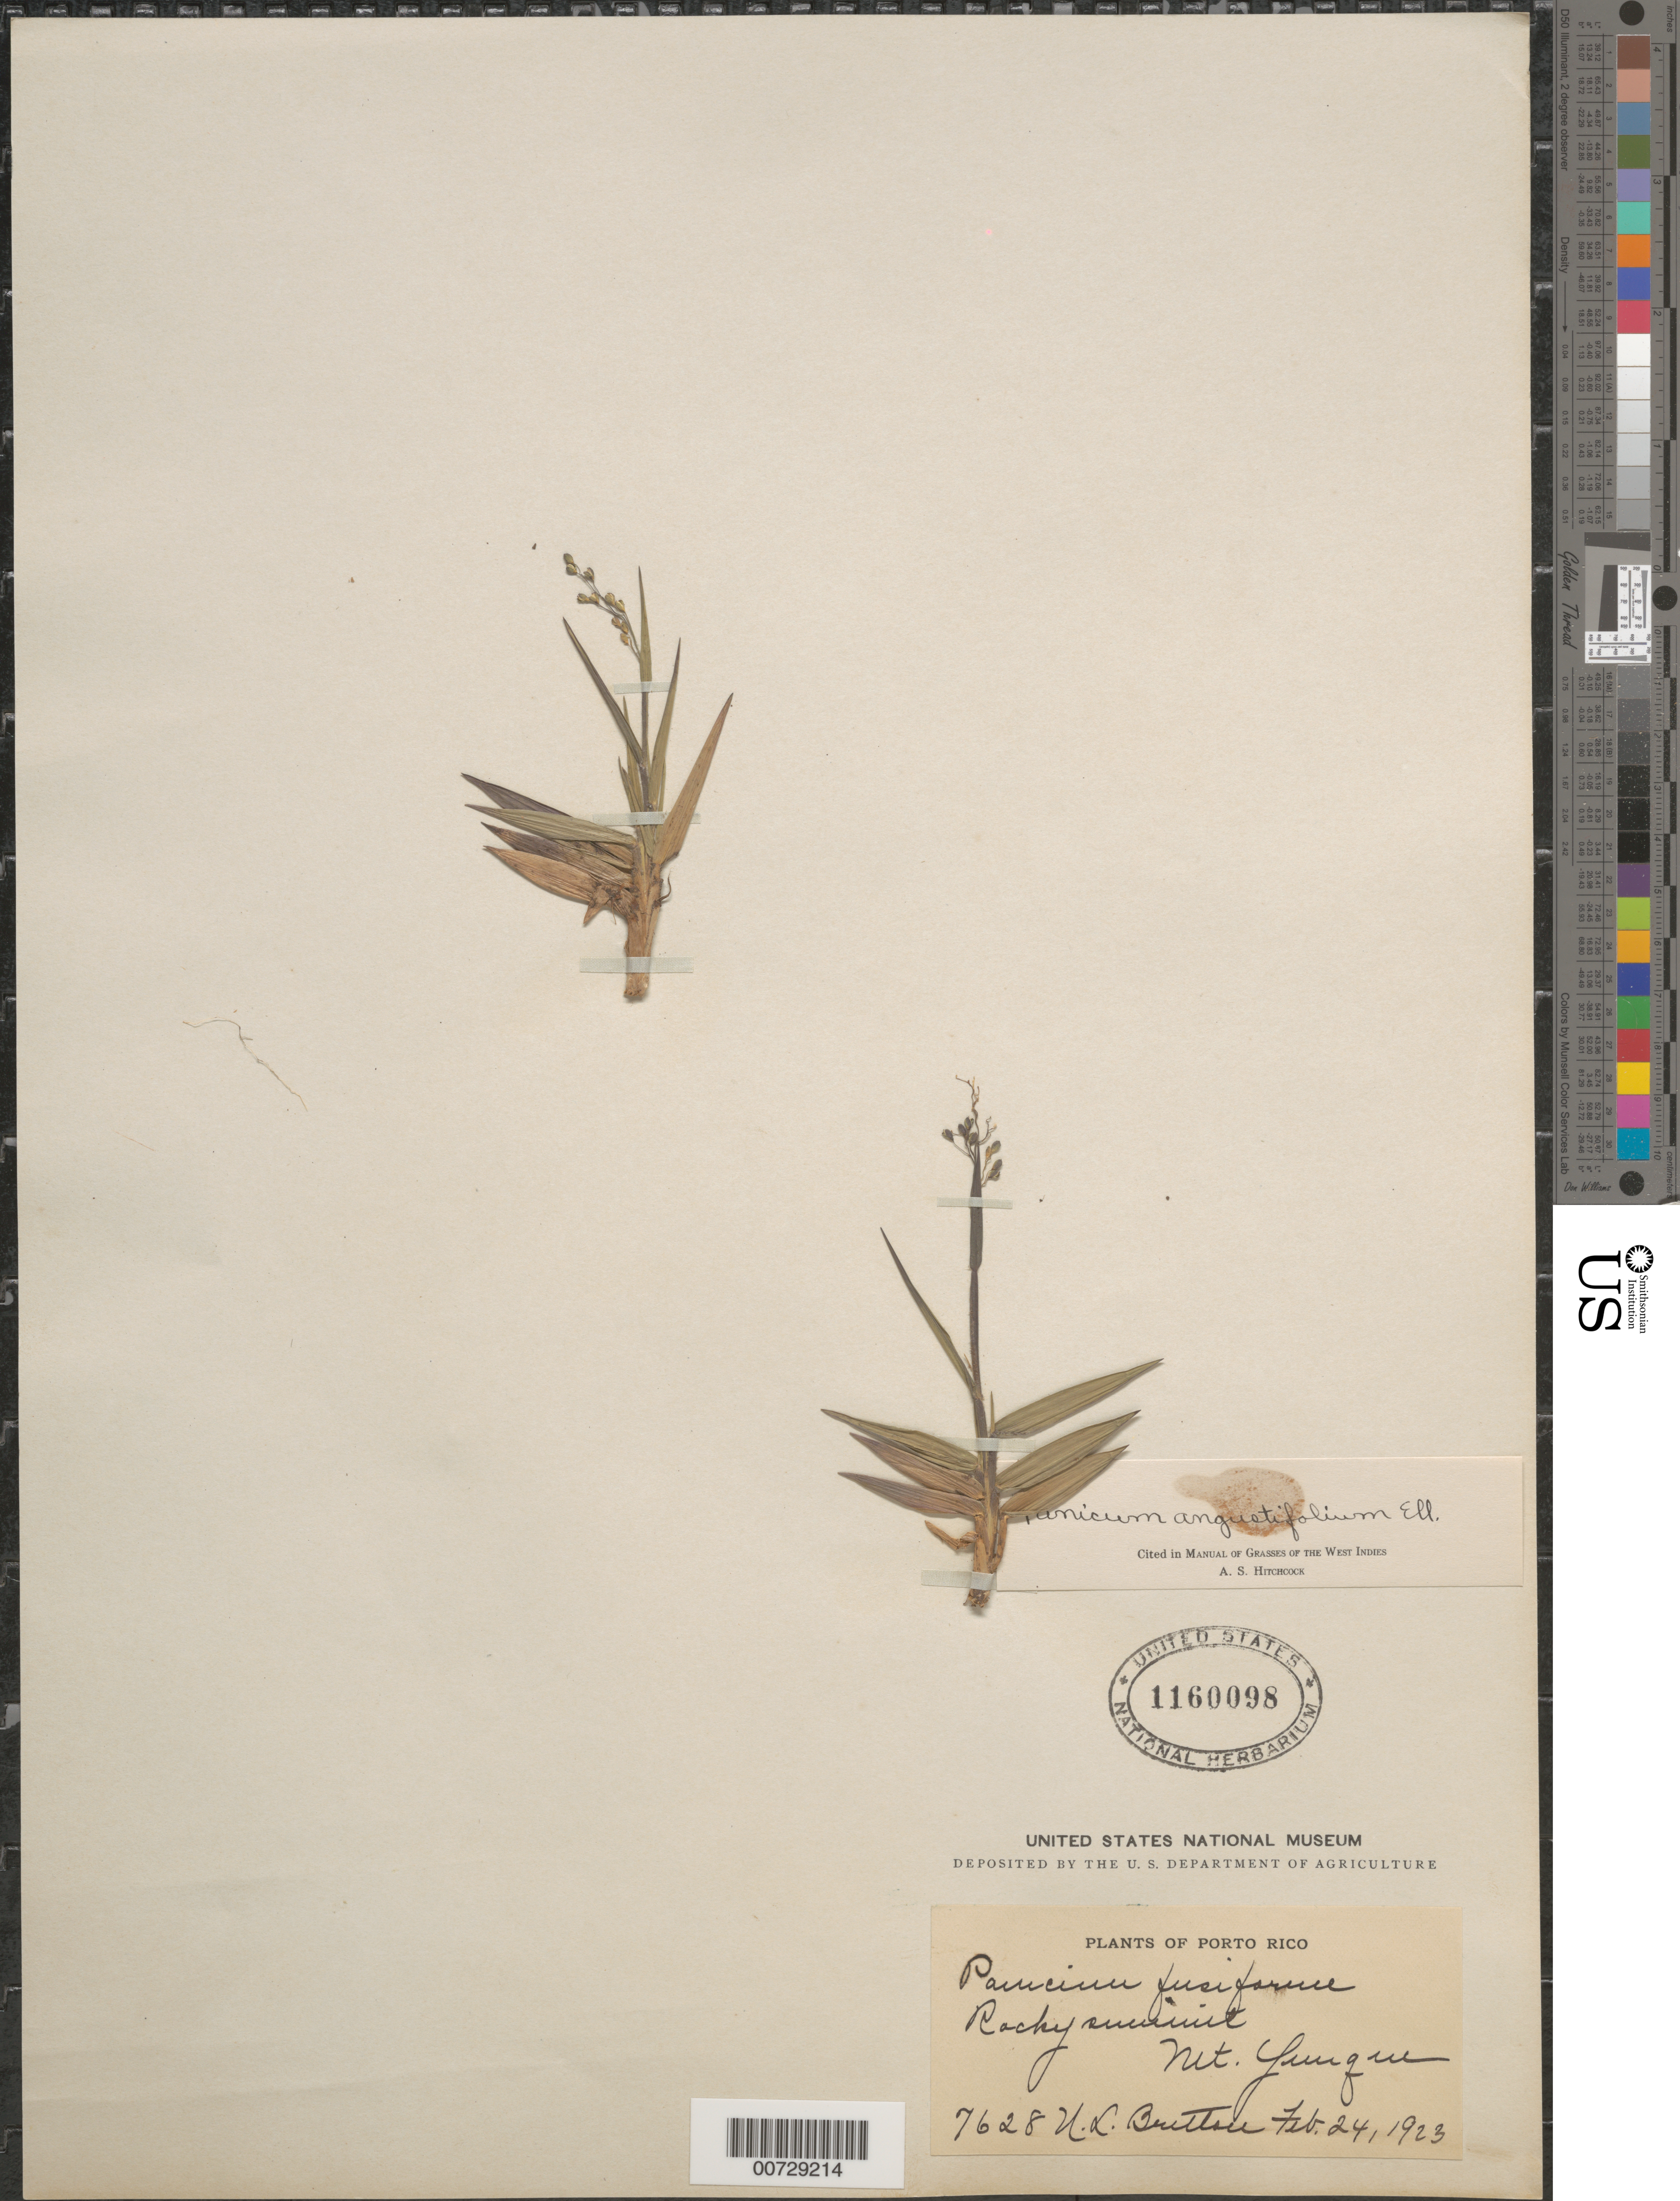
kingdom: Plantae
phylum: Tracheophyta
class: Liliopsida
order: Poales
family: Poaceae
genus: Dichanthelium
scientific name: Dichanthelium aciculare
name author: (Desv. ex Poir.) Gould & C.A. Clark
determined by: Hitchcock, Albert S.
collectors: N. Britton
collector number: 7628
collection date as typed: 24 Feb 1923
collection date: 1923-02-24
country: Puerto Rico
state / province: Río Grande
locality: Mt. Yunque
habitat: Rocky summit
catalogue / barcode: US 1160098